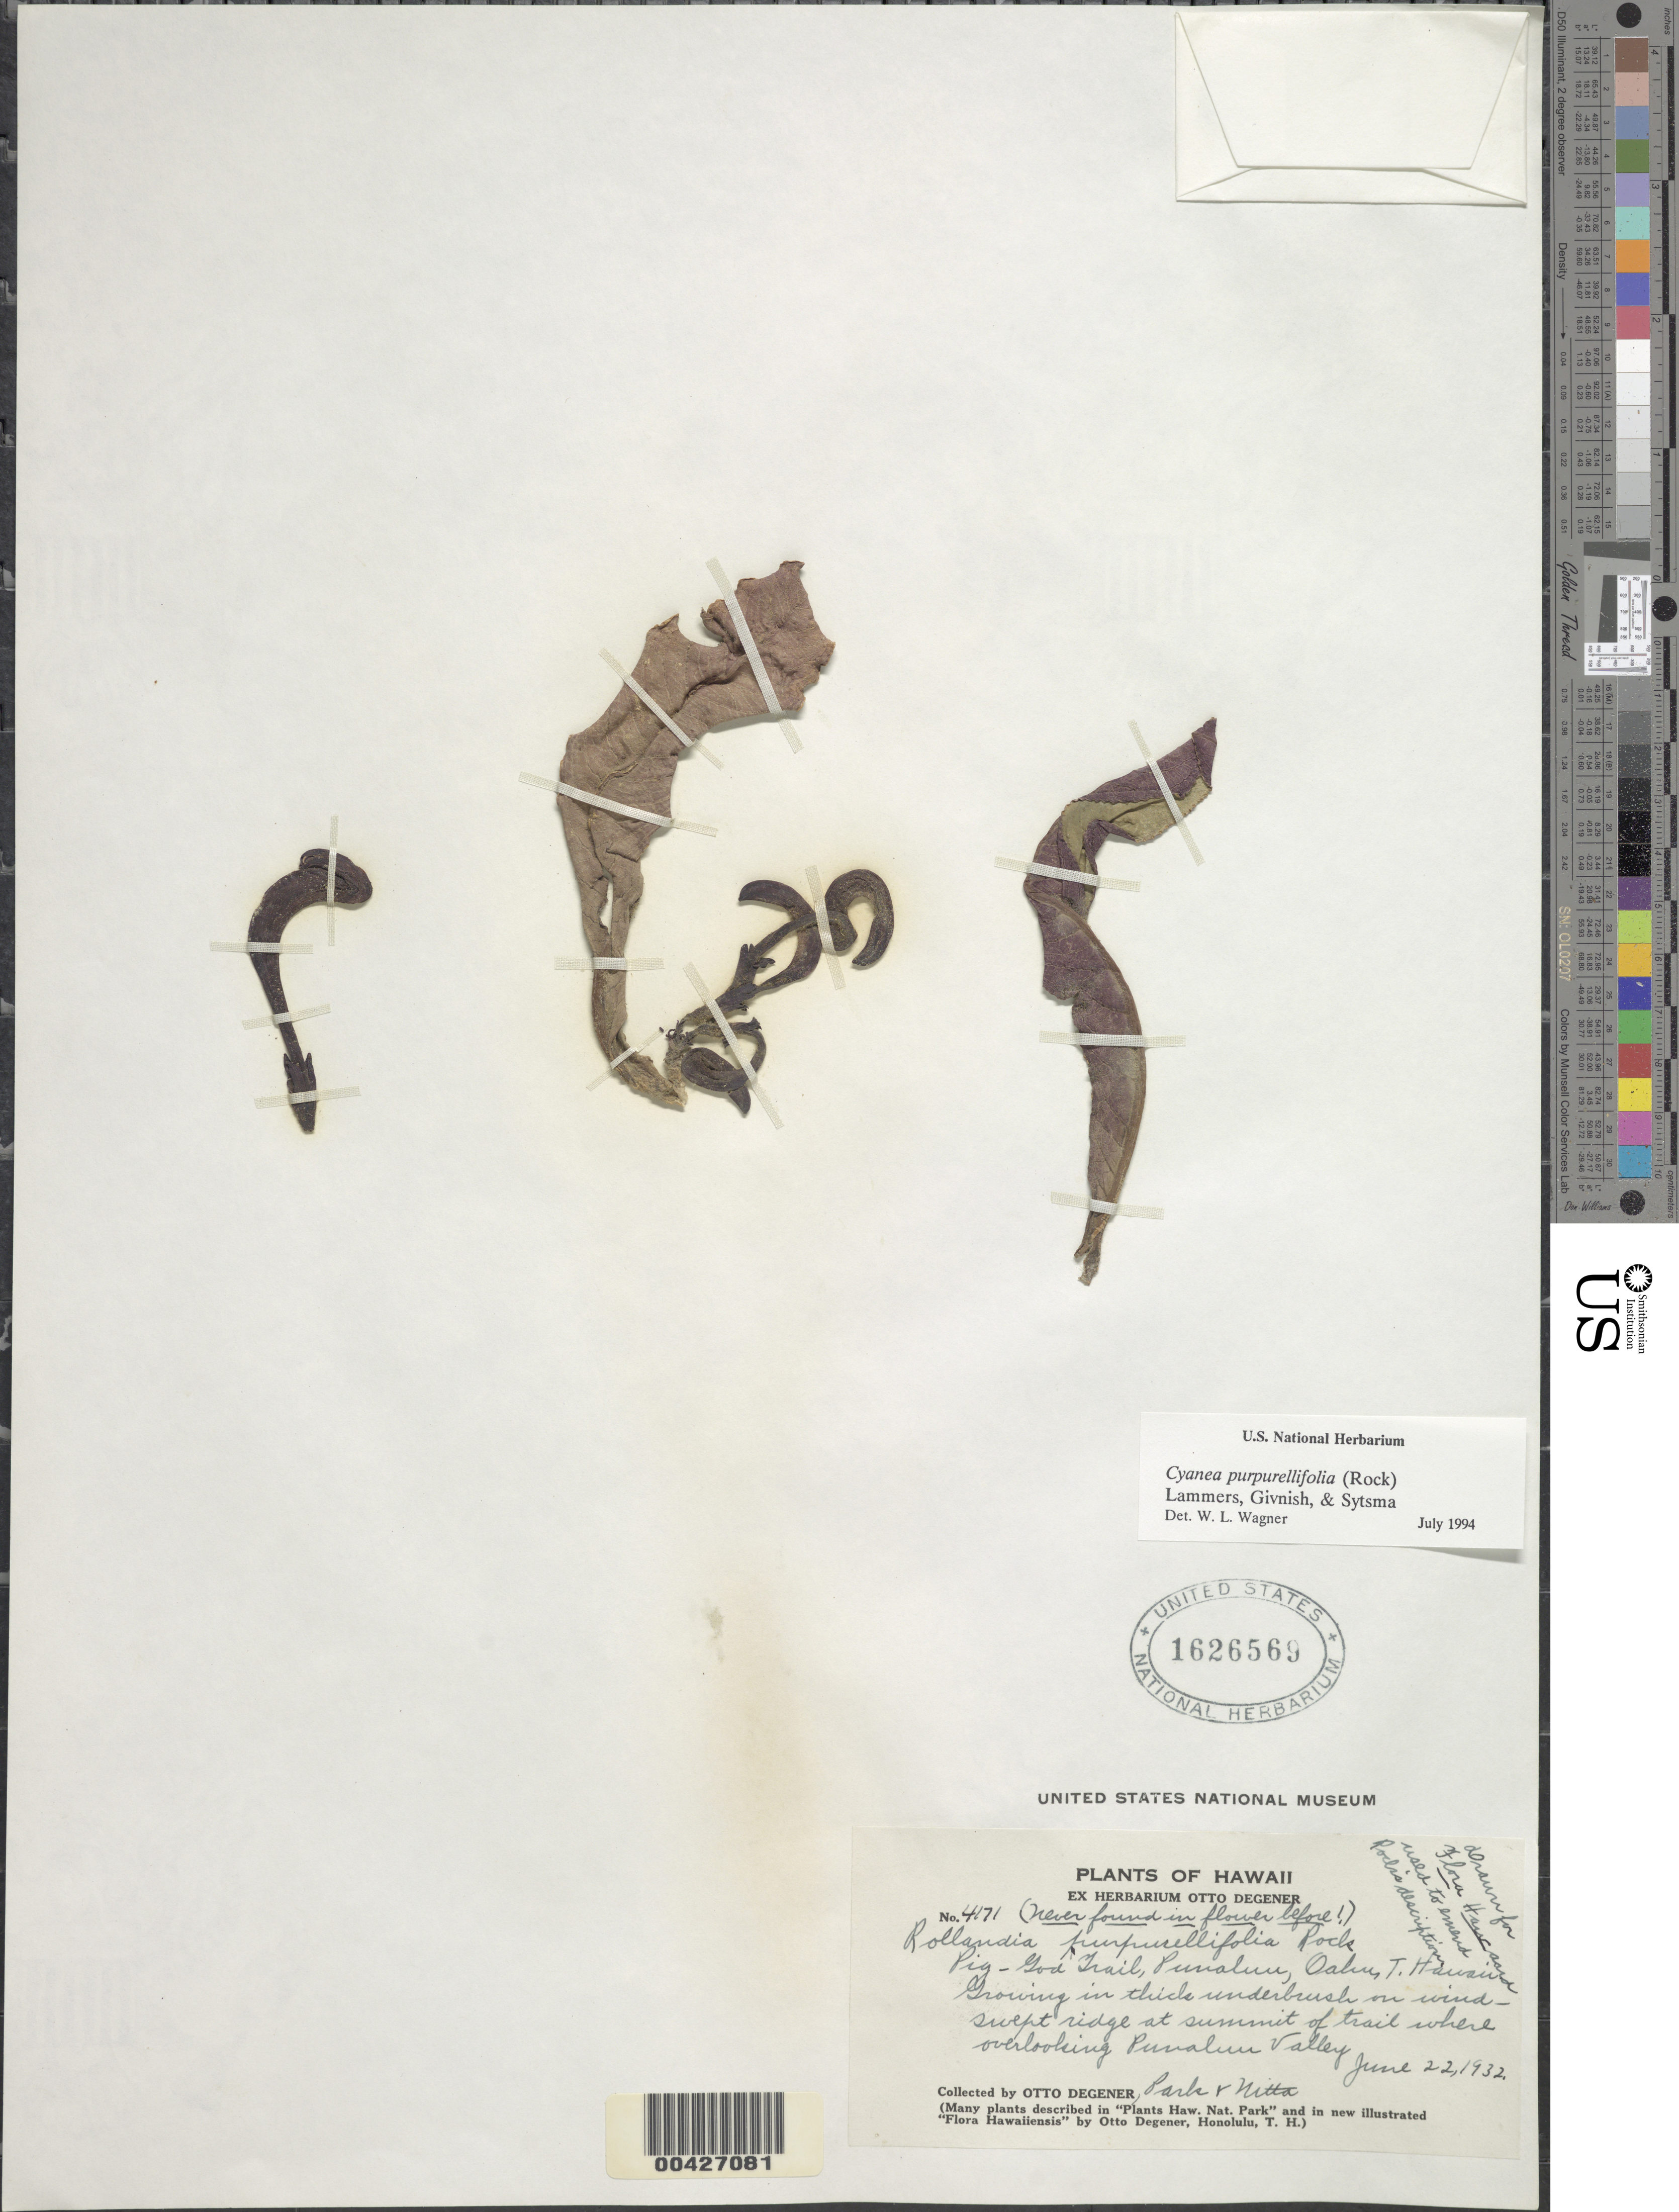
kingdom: Plantae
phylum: Tracheophyta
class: Magnoliopsida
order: Asterales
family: Campanulaceae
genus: Cyanea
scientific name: Cyanea purpurellifolia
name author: (Rock) Lammers et al.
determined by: Wagner, W. L., (BOT), Smithsonian Institution - National Museum of Natural History (UNITED STATES)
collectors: O. Degener, Park & Nitta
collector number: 4171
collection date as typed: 22 Jun 1932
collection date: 1932-06-22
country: United States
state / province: Hawaii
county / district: Honolulu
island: Oahu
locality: Punaluu, overlooking Punaluu Valley, Pig-God Trail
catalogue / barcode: US 1626569